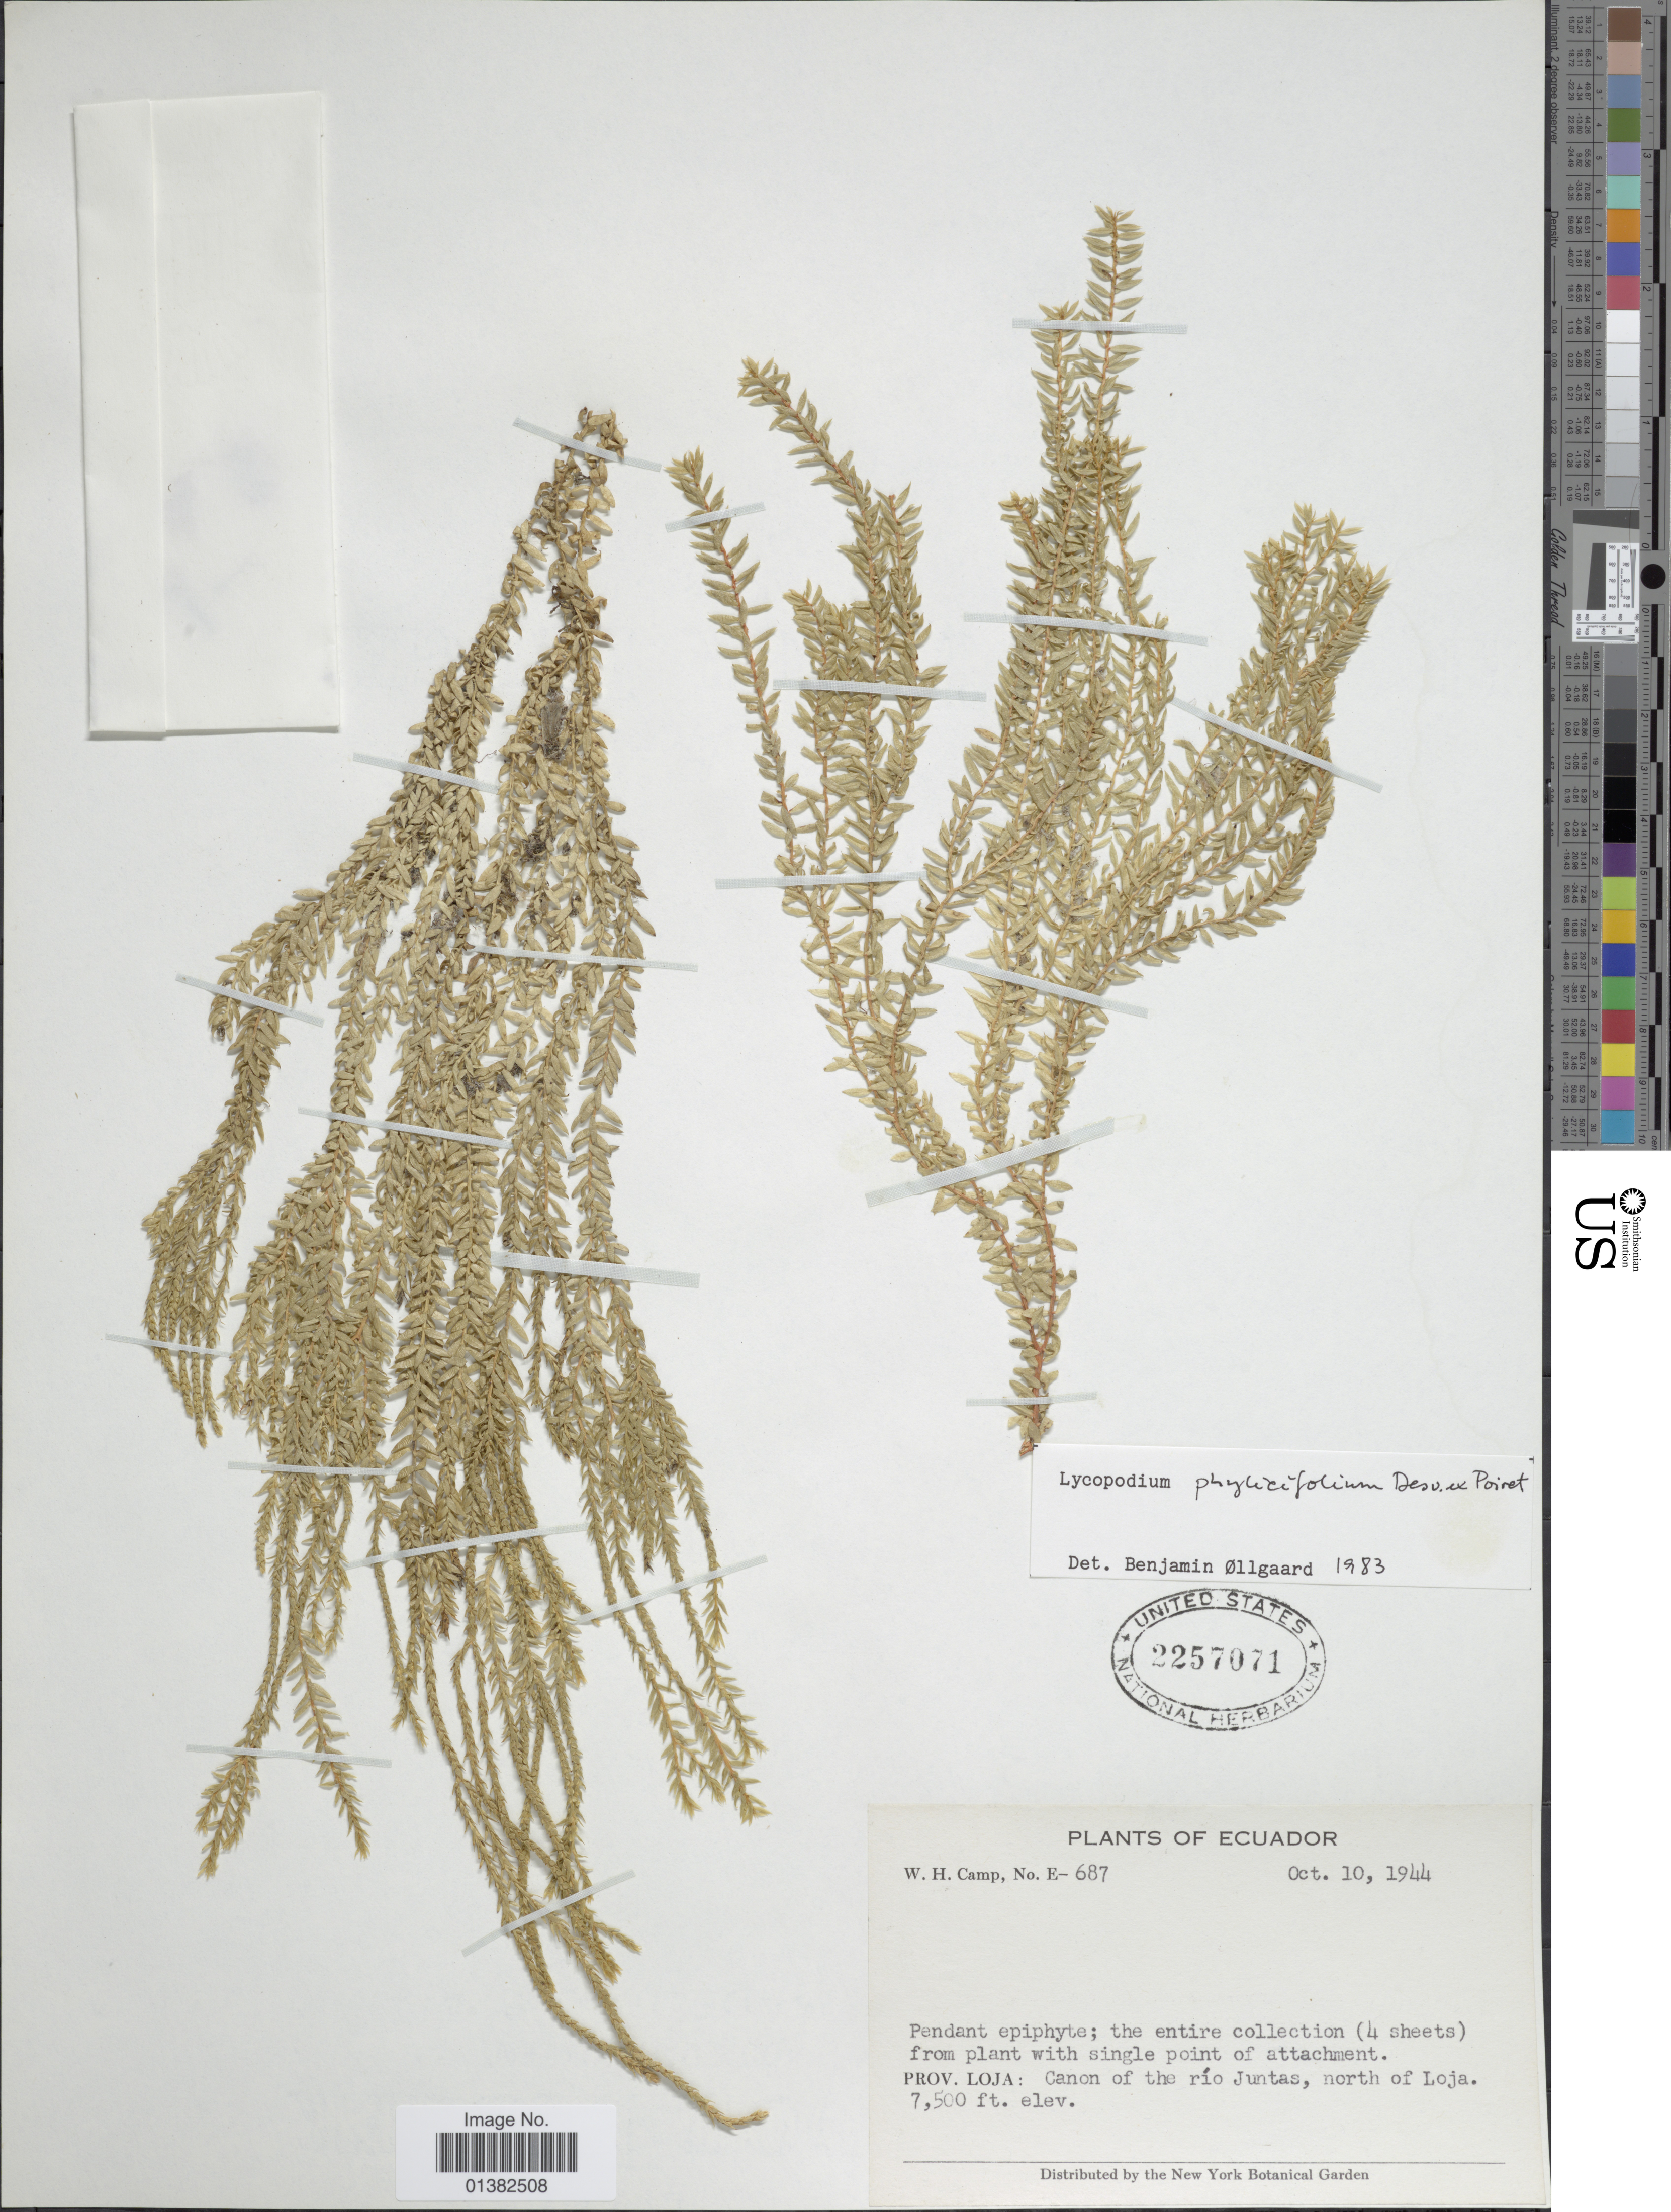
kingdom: Plantae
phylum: Tracheophyta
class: Lycopodiopsida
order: Lycopodiales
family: Lycopodiaceae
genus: Phlegmariurus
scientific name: Phlegmariurus phylicifolius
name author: (Desv. ex Poir.) B. Øllg.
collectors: W. H. Camp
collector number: E-687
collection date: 1944-10-10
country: Ecuador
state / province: Loja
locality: Canon of the río Juntas, north of Loja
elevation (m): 2286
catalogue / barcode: US 2257071